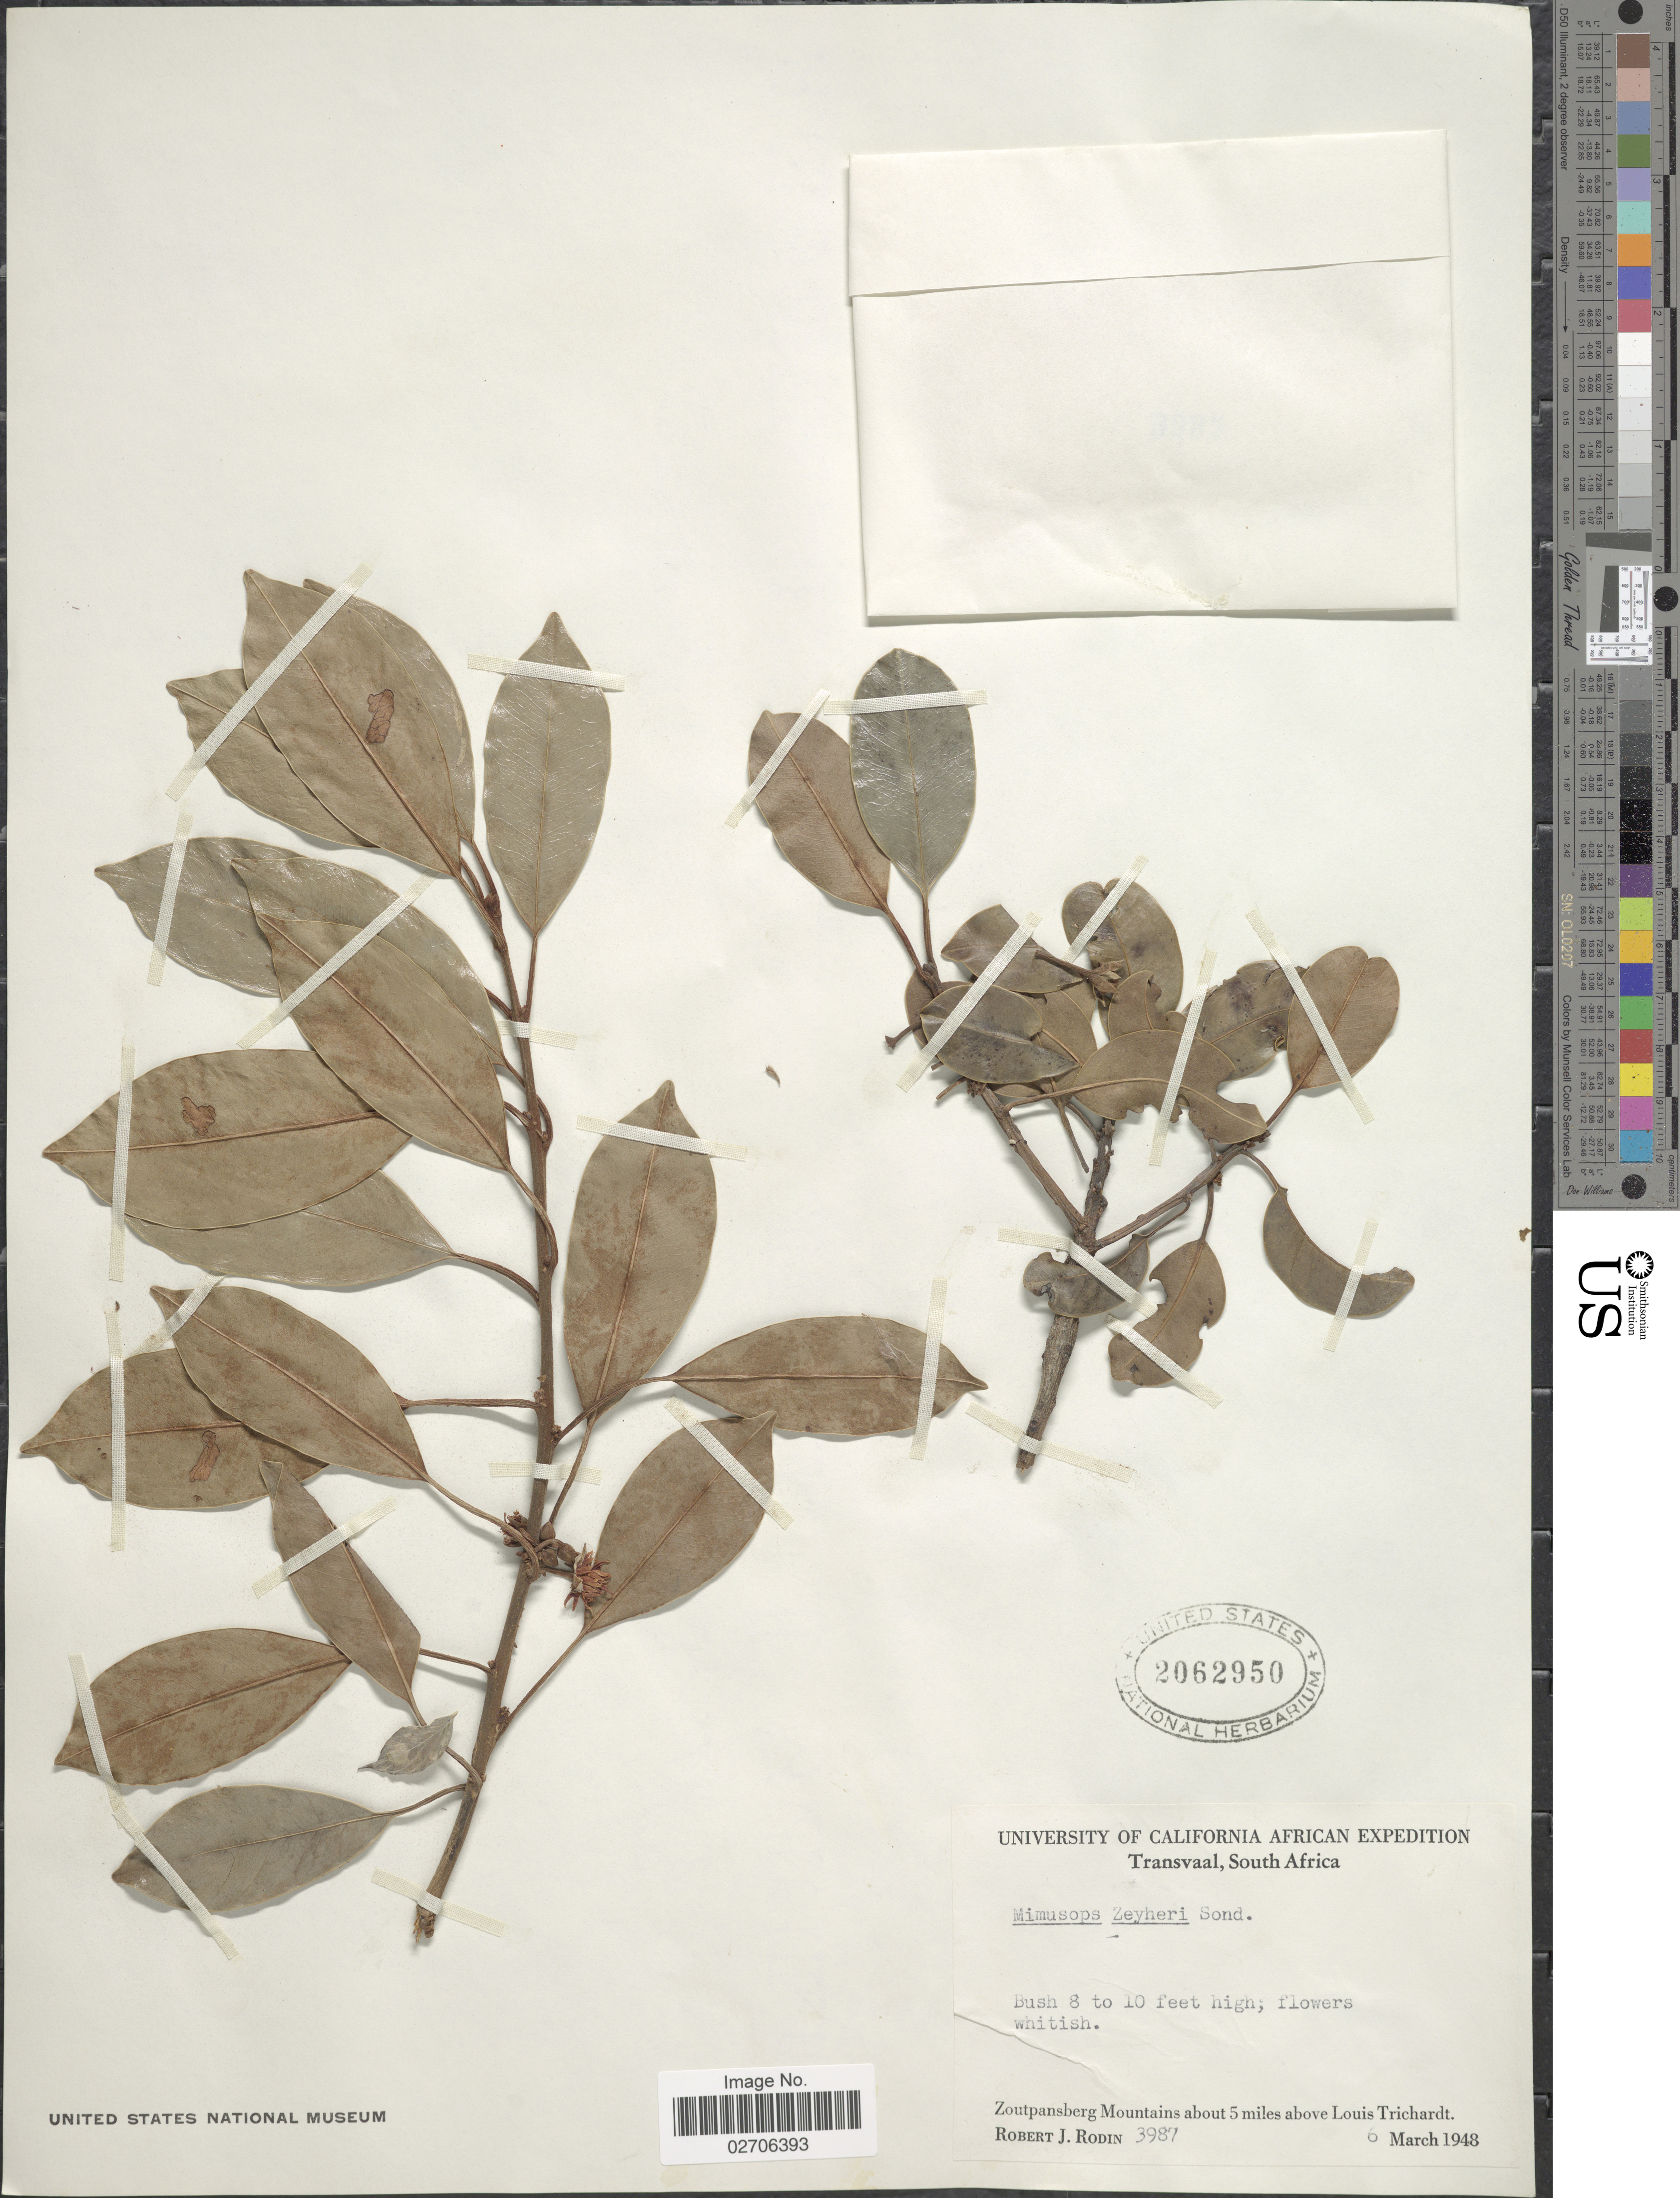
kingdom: Plantae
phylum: Tracheophyta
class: Magnoliopsida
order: Ericales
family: Sapotaceae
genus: Mimusops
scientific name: Mimusops zeyheri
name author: Sond.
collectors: R. J. Rodin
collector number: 3987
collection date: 1948-03-06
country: South Africa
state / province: Limpopo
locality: Transvaal, Zoutpansberg Mountains about 5 miles above Louis Trichardt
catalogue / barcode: US 2062950